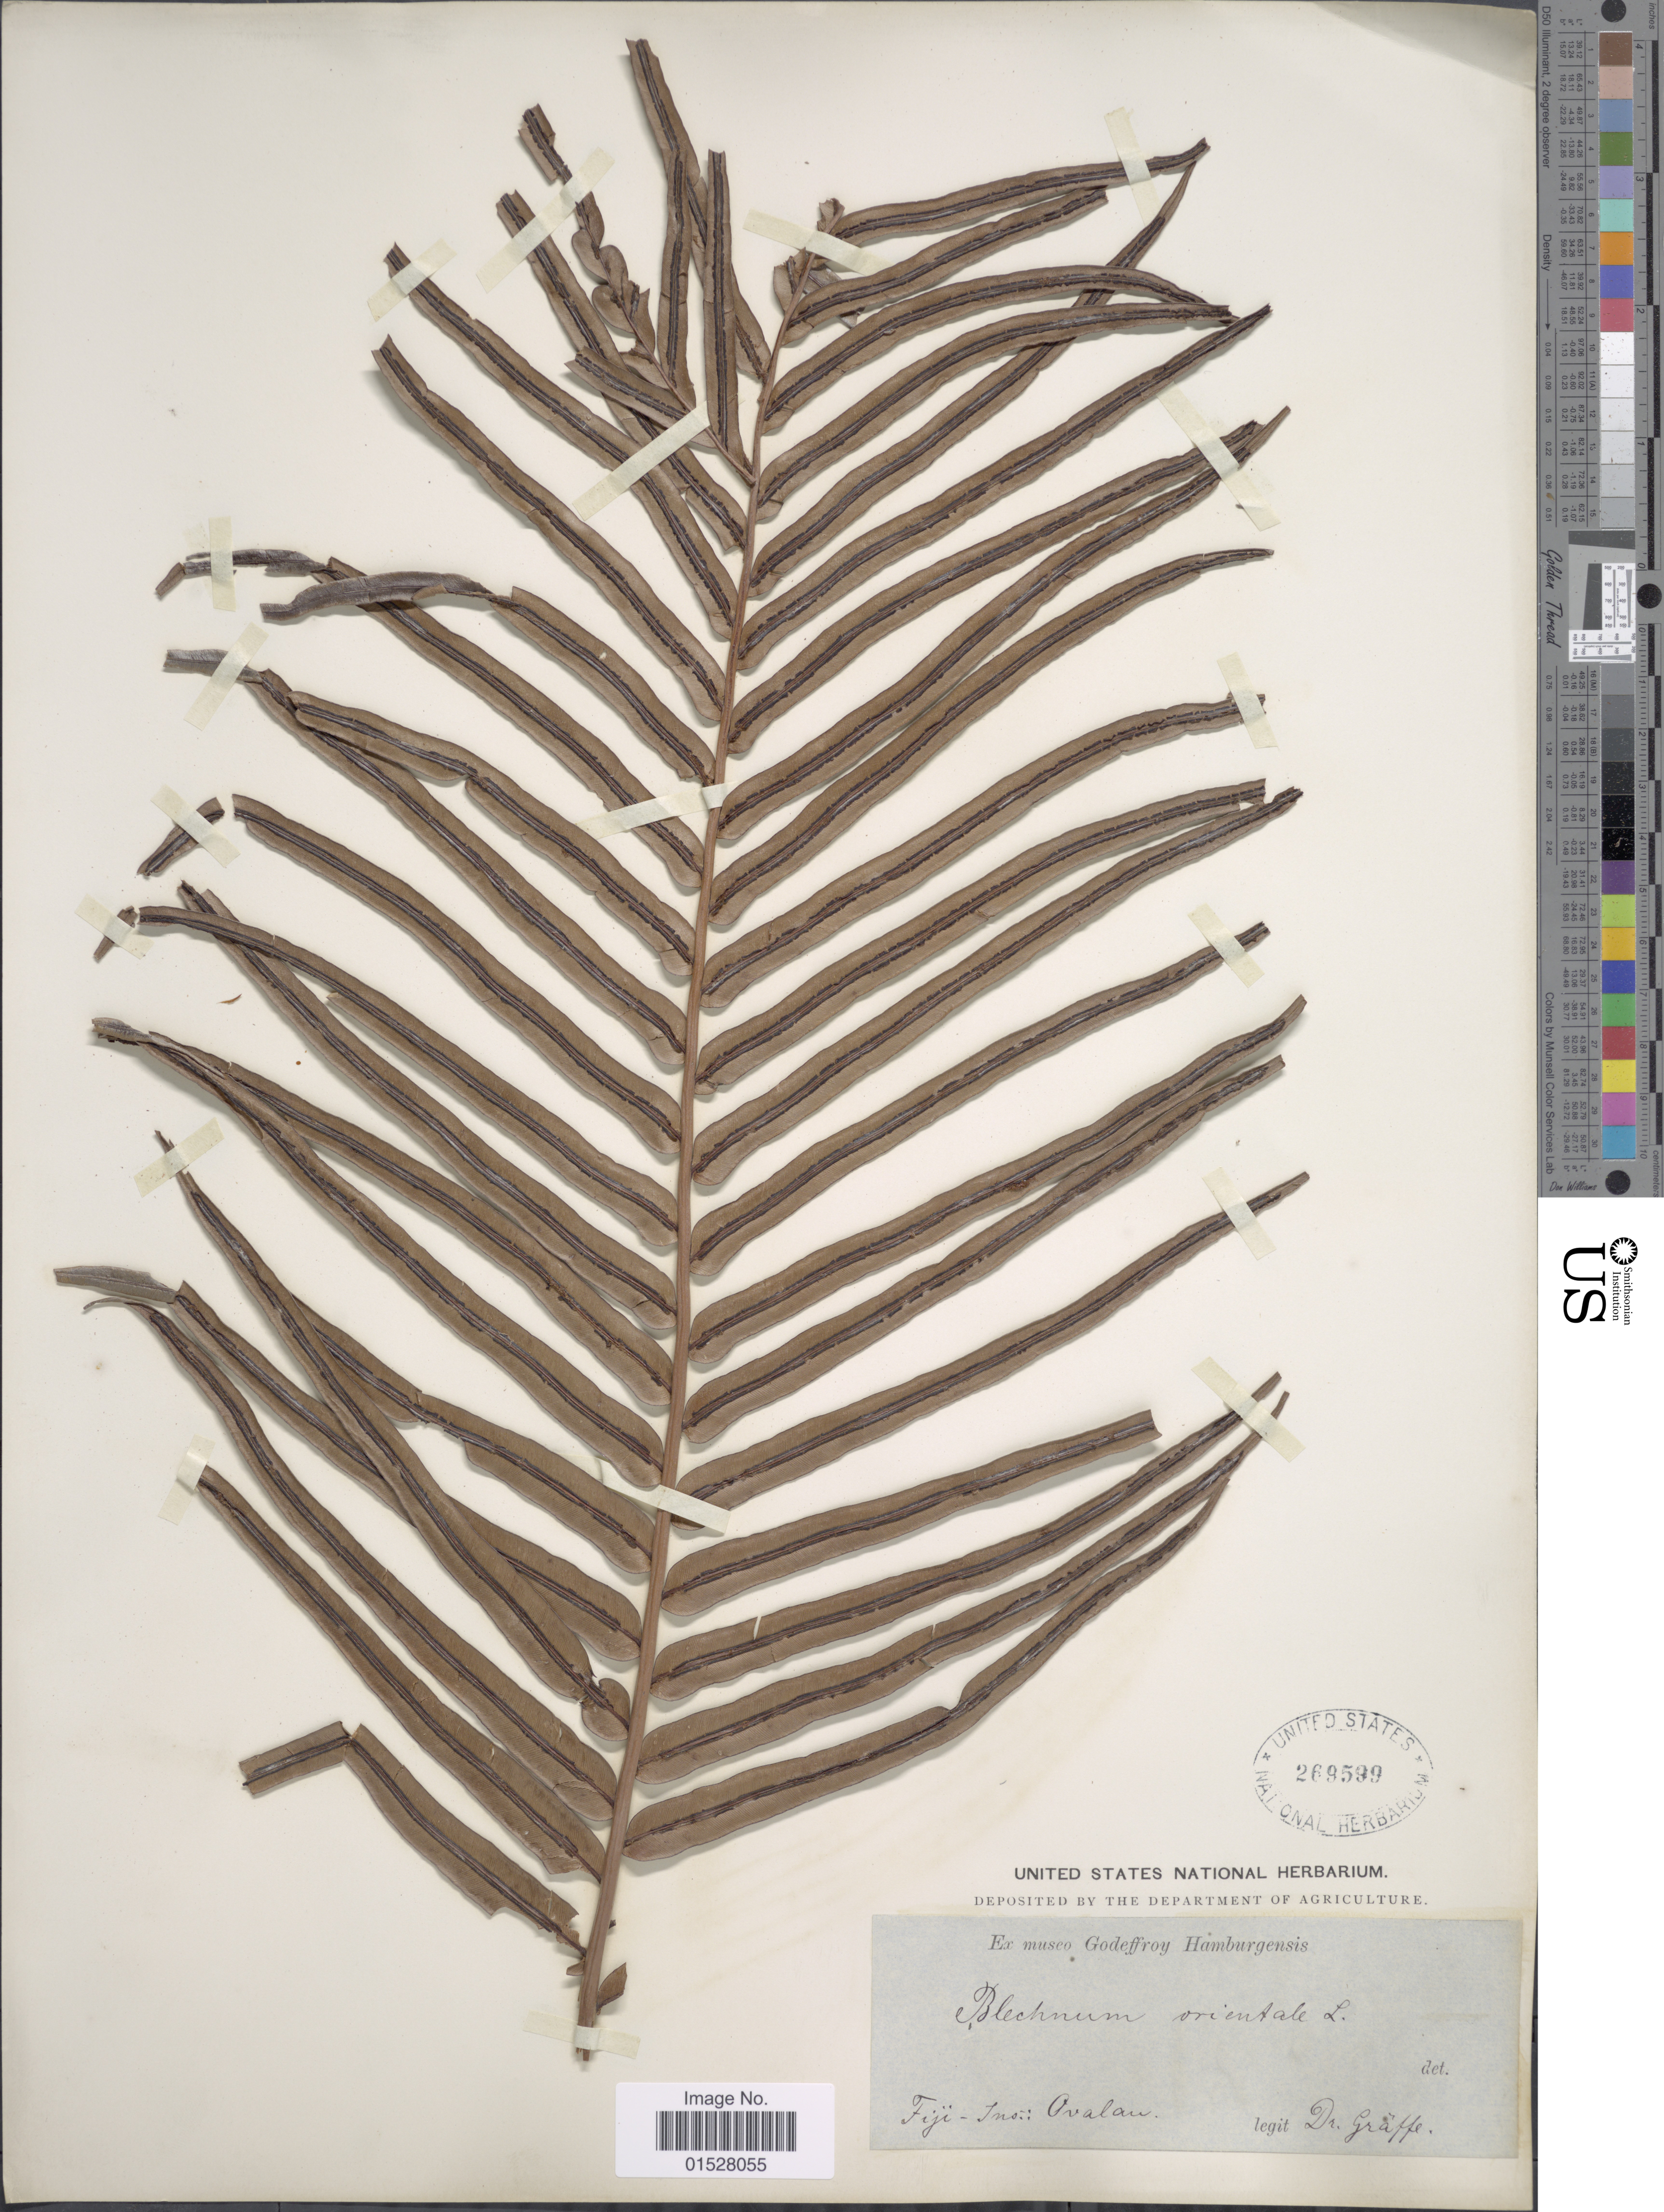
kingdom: Plantae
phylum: Tracheophyta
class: Polypodiopsida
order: Polypodiales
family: Blechnaceae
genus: Blechnum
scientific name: Blechnum orientale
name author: L.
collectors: Graeffe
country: Fiji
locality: Ins.: Ovalau.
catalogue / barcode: US 269599